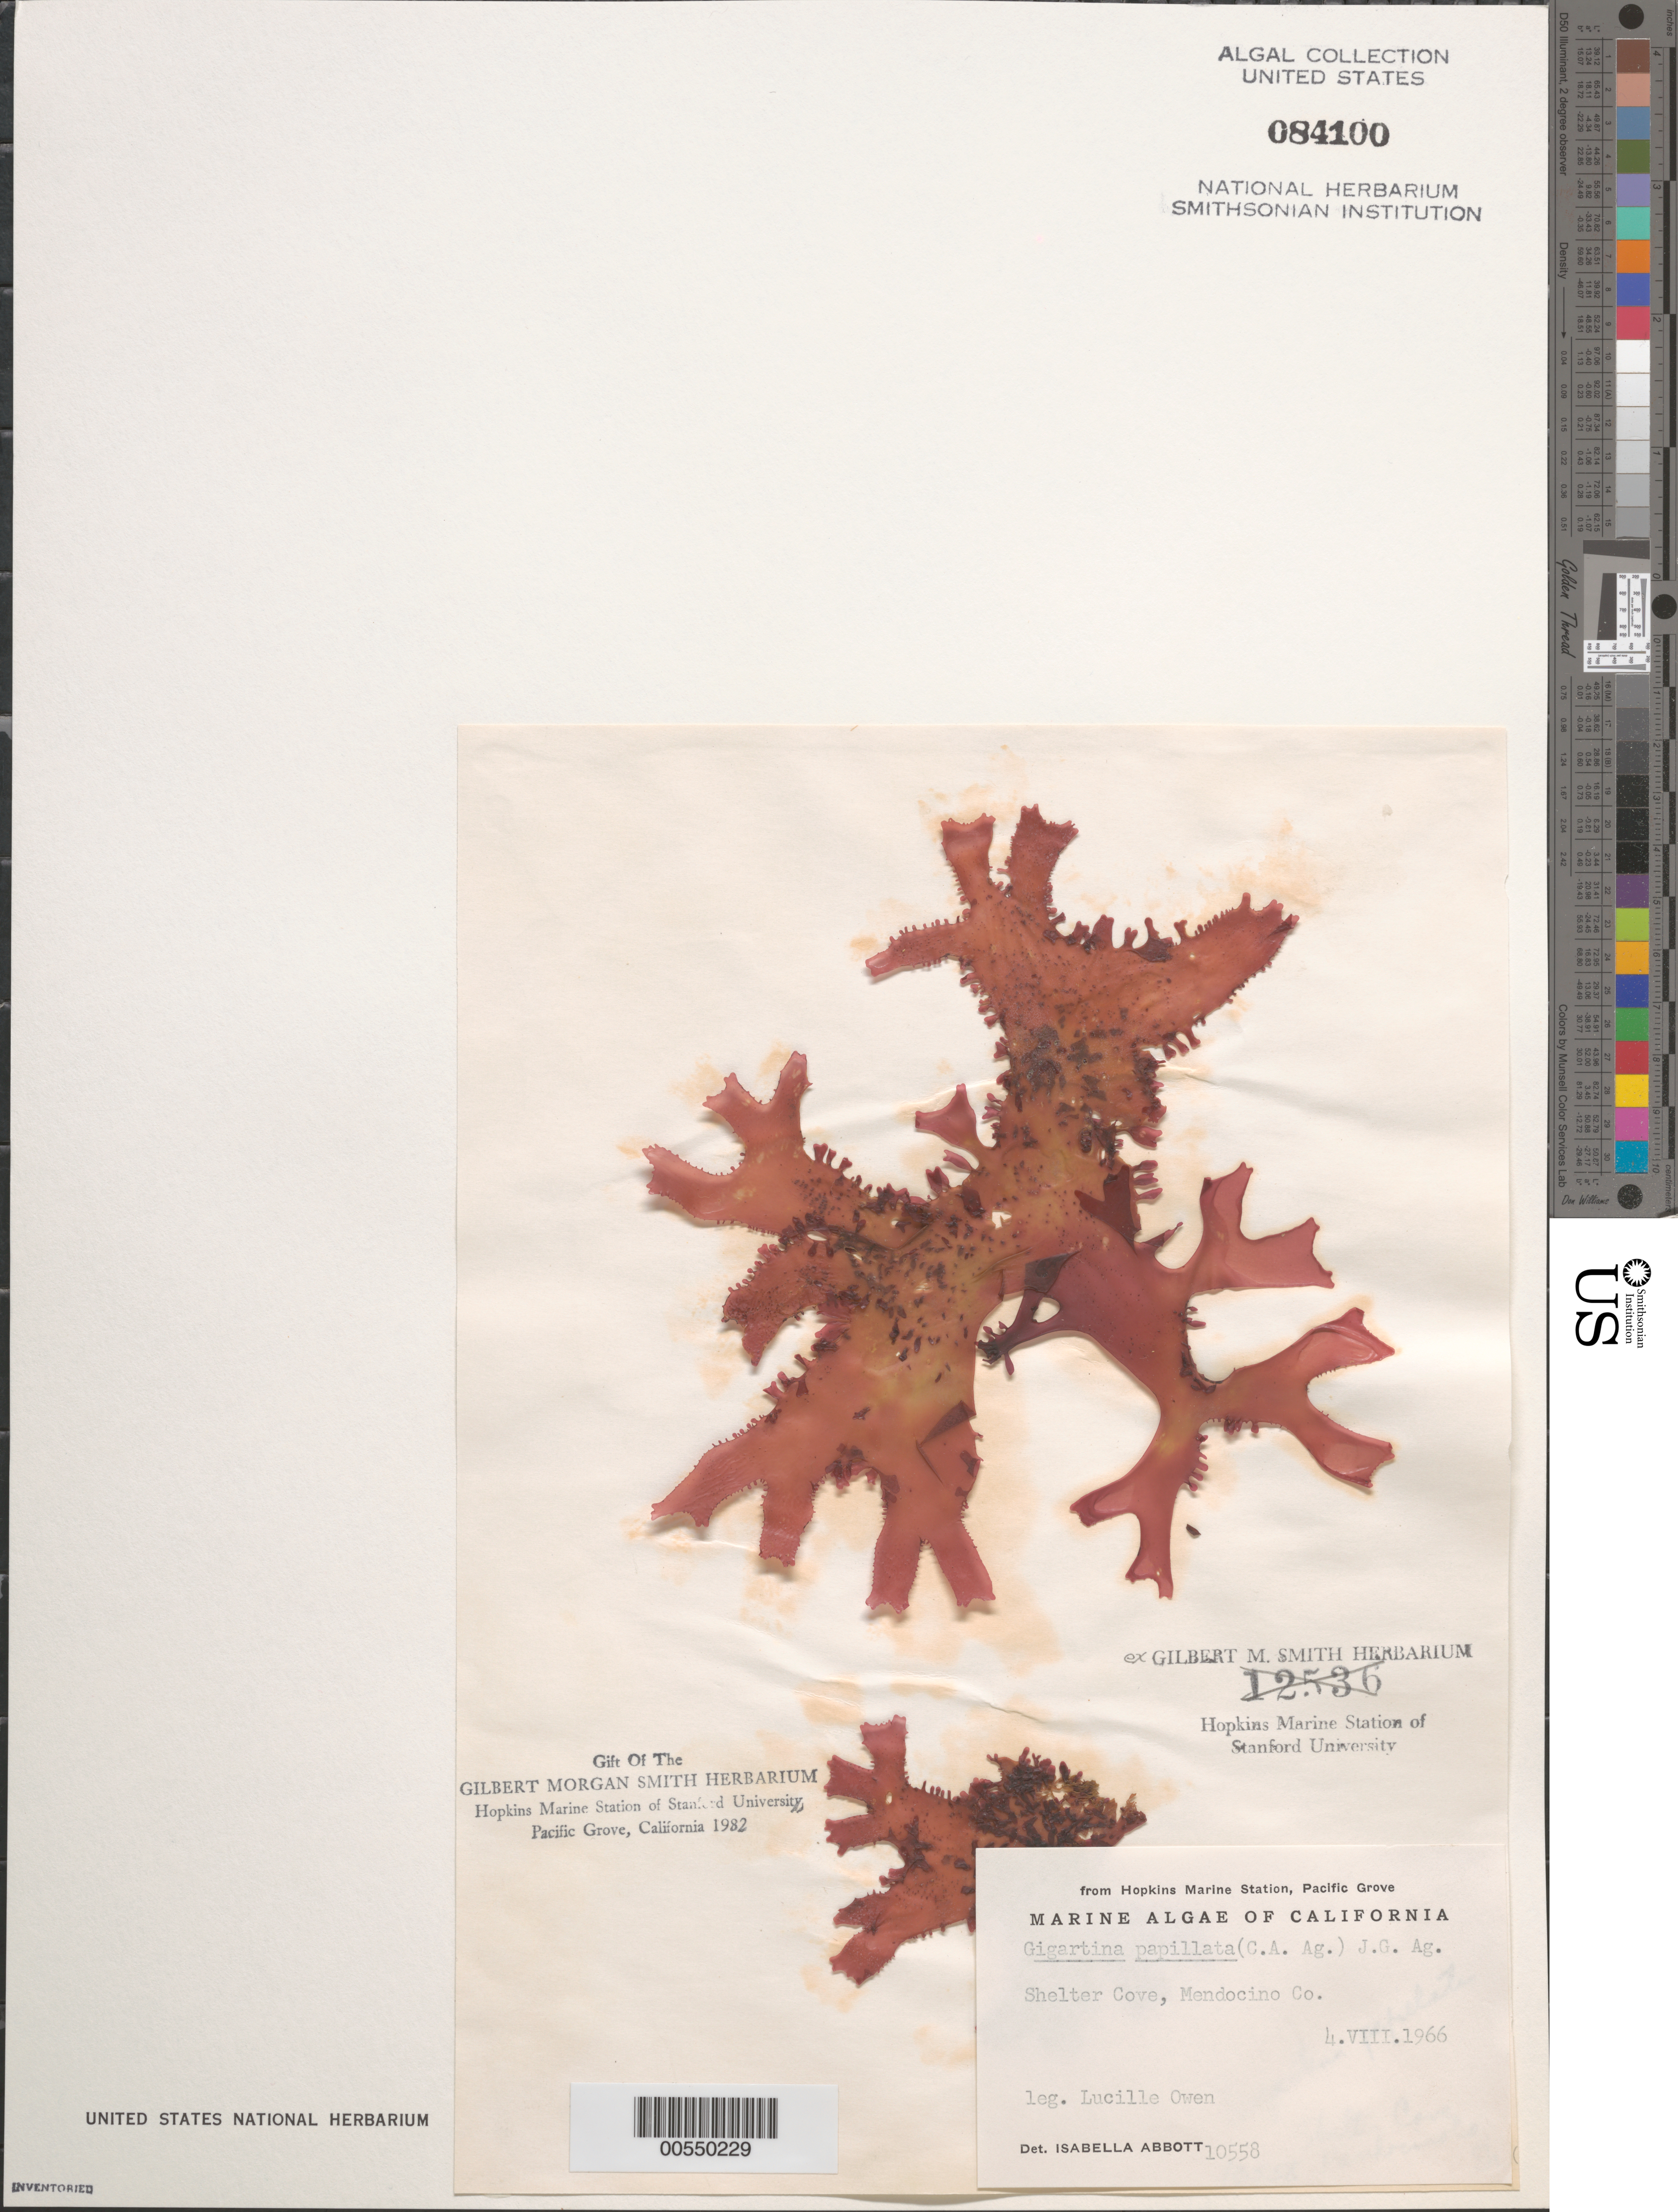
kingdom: Plantae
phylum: Rhodophyta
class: Florideophyceae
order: Gigartinales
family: Phyllophoraceae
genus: Mastocarpus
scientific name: Mastocarpus papillatus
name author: (C. Agardh) Kütz.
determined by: Algae name updating Project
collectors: L. Owen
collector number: IAA 10558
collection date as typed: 04 Aug 1966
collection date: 1966-08-04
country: United States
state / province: California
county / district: Mendocino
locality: Shelter Cove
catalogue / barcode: US 84100